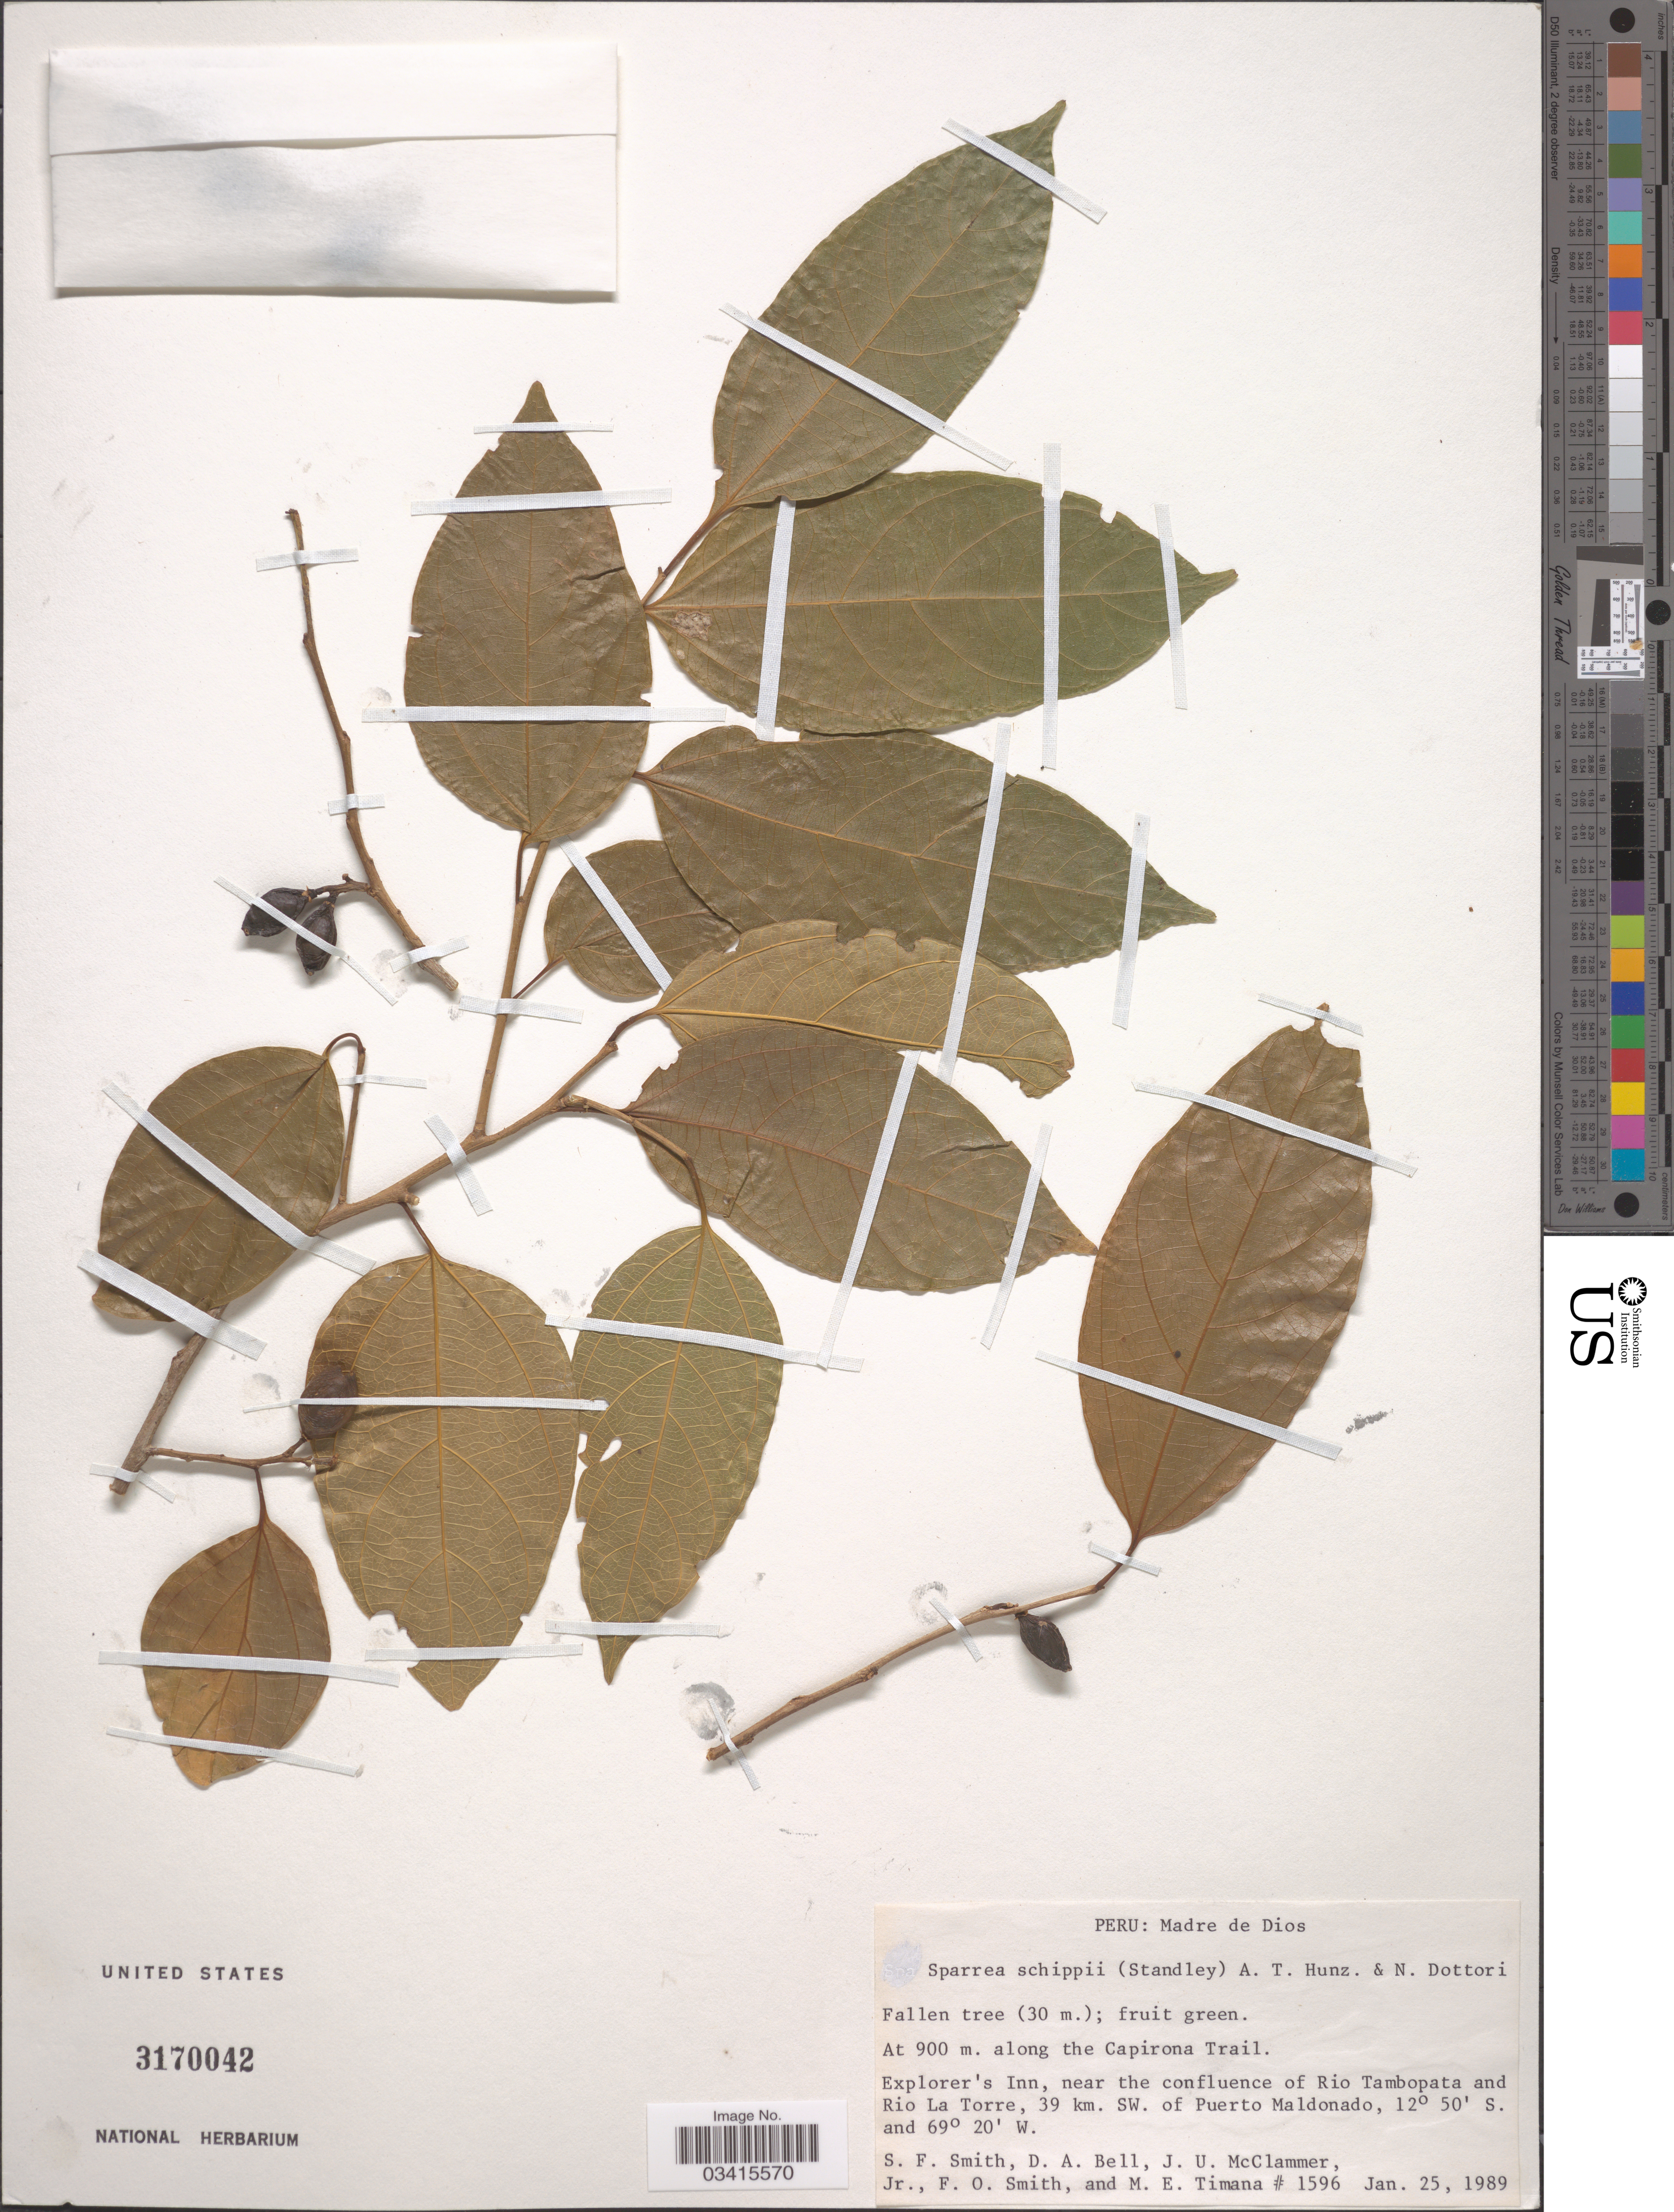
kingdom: Plantae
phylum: Tracheophyta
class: Magnoliopsida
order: Rosales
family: Cannabaceae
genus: Celtis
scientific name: Celtis schippii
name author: Standl.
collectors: S.F. Smith, D. A. Bell, J. McClammer Jr. & F. Smith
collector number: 1596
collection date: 1989-01-25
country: Peru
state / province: Madre de Dios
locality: Along the Capirona Trail. Explorer's Inn, near the confluence of Rio Tambopata and Rio La Torre, 39 km. SW. of Puerto Maldonado.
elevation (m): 900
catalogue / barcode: US 3170042